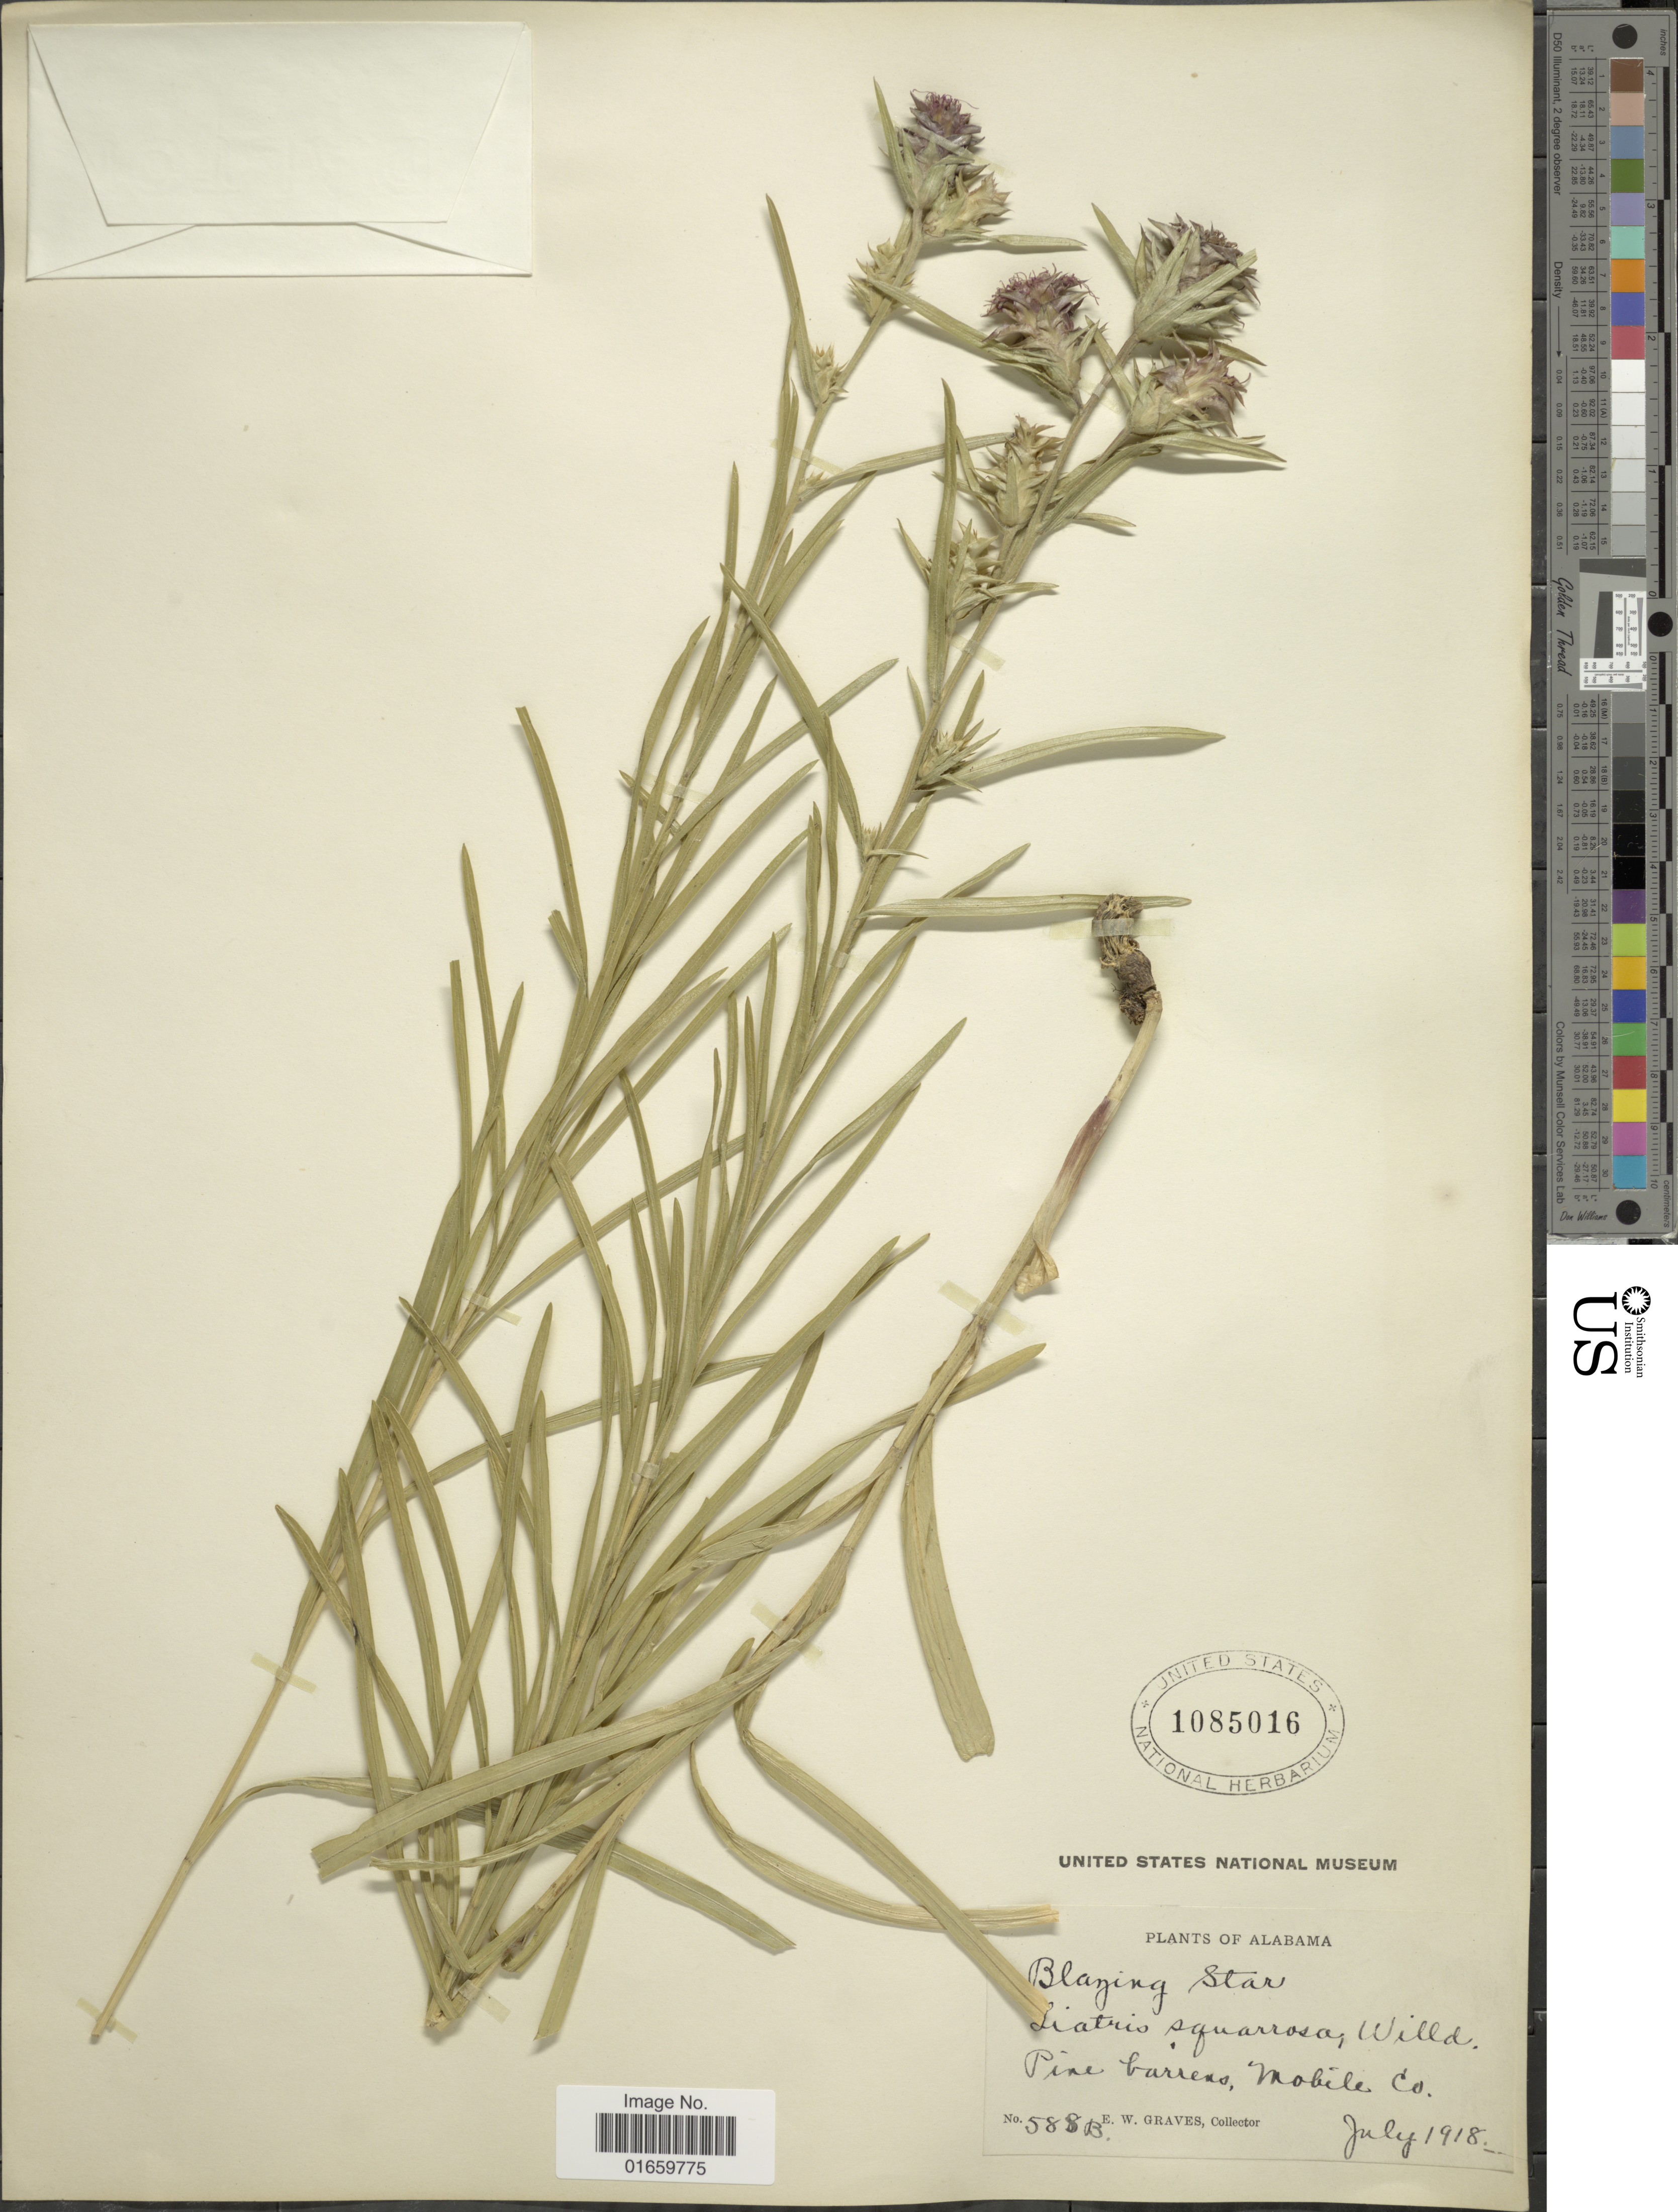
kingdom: Plantae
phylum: Tracheophyta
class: Magnoliopsida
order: Asterales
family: Asteraceae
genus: Liatris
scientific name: Liatris squarrosa var. glabrata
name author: (Rydb.) Gaiser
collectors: E. Graves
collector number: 588B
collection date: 1918-07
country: United States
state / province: Alabama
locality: Pine barrens, Mobile Co.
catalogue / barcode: US 1085016